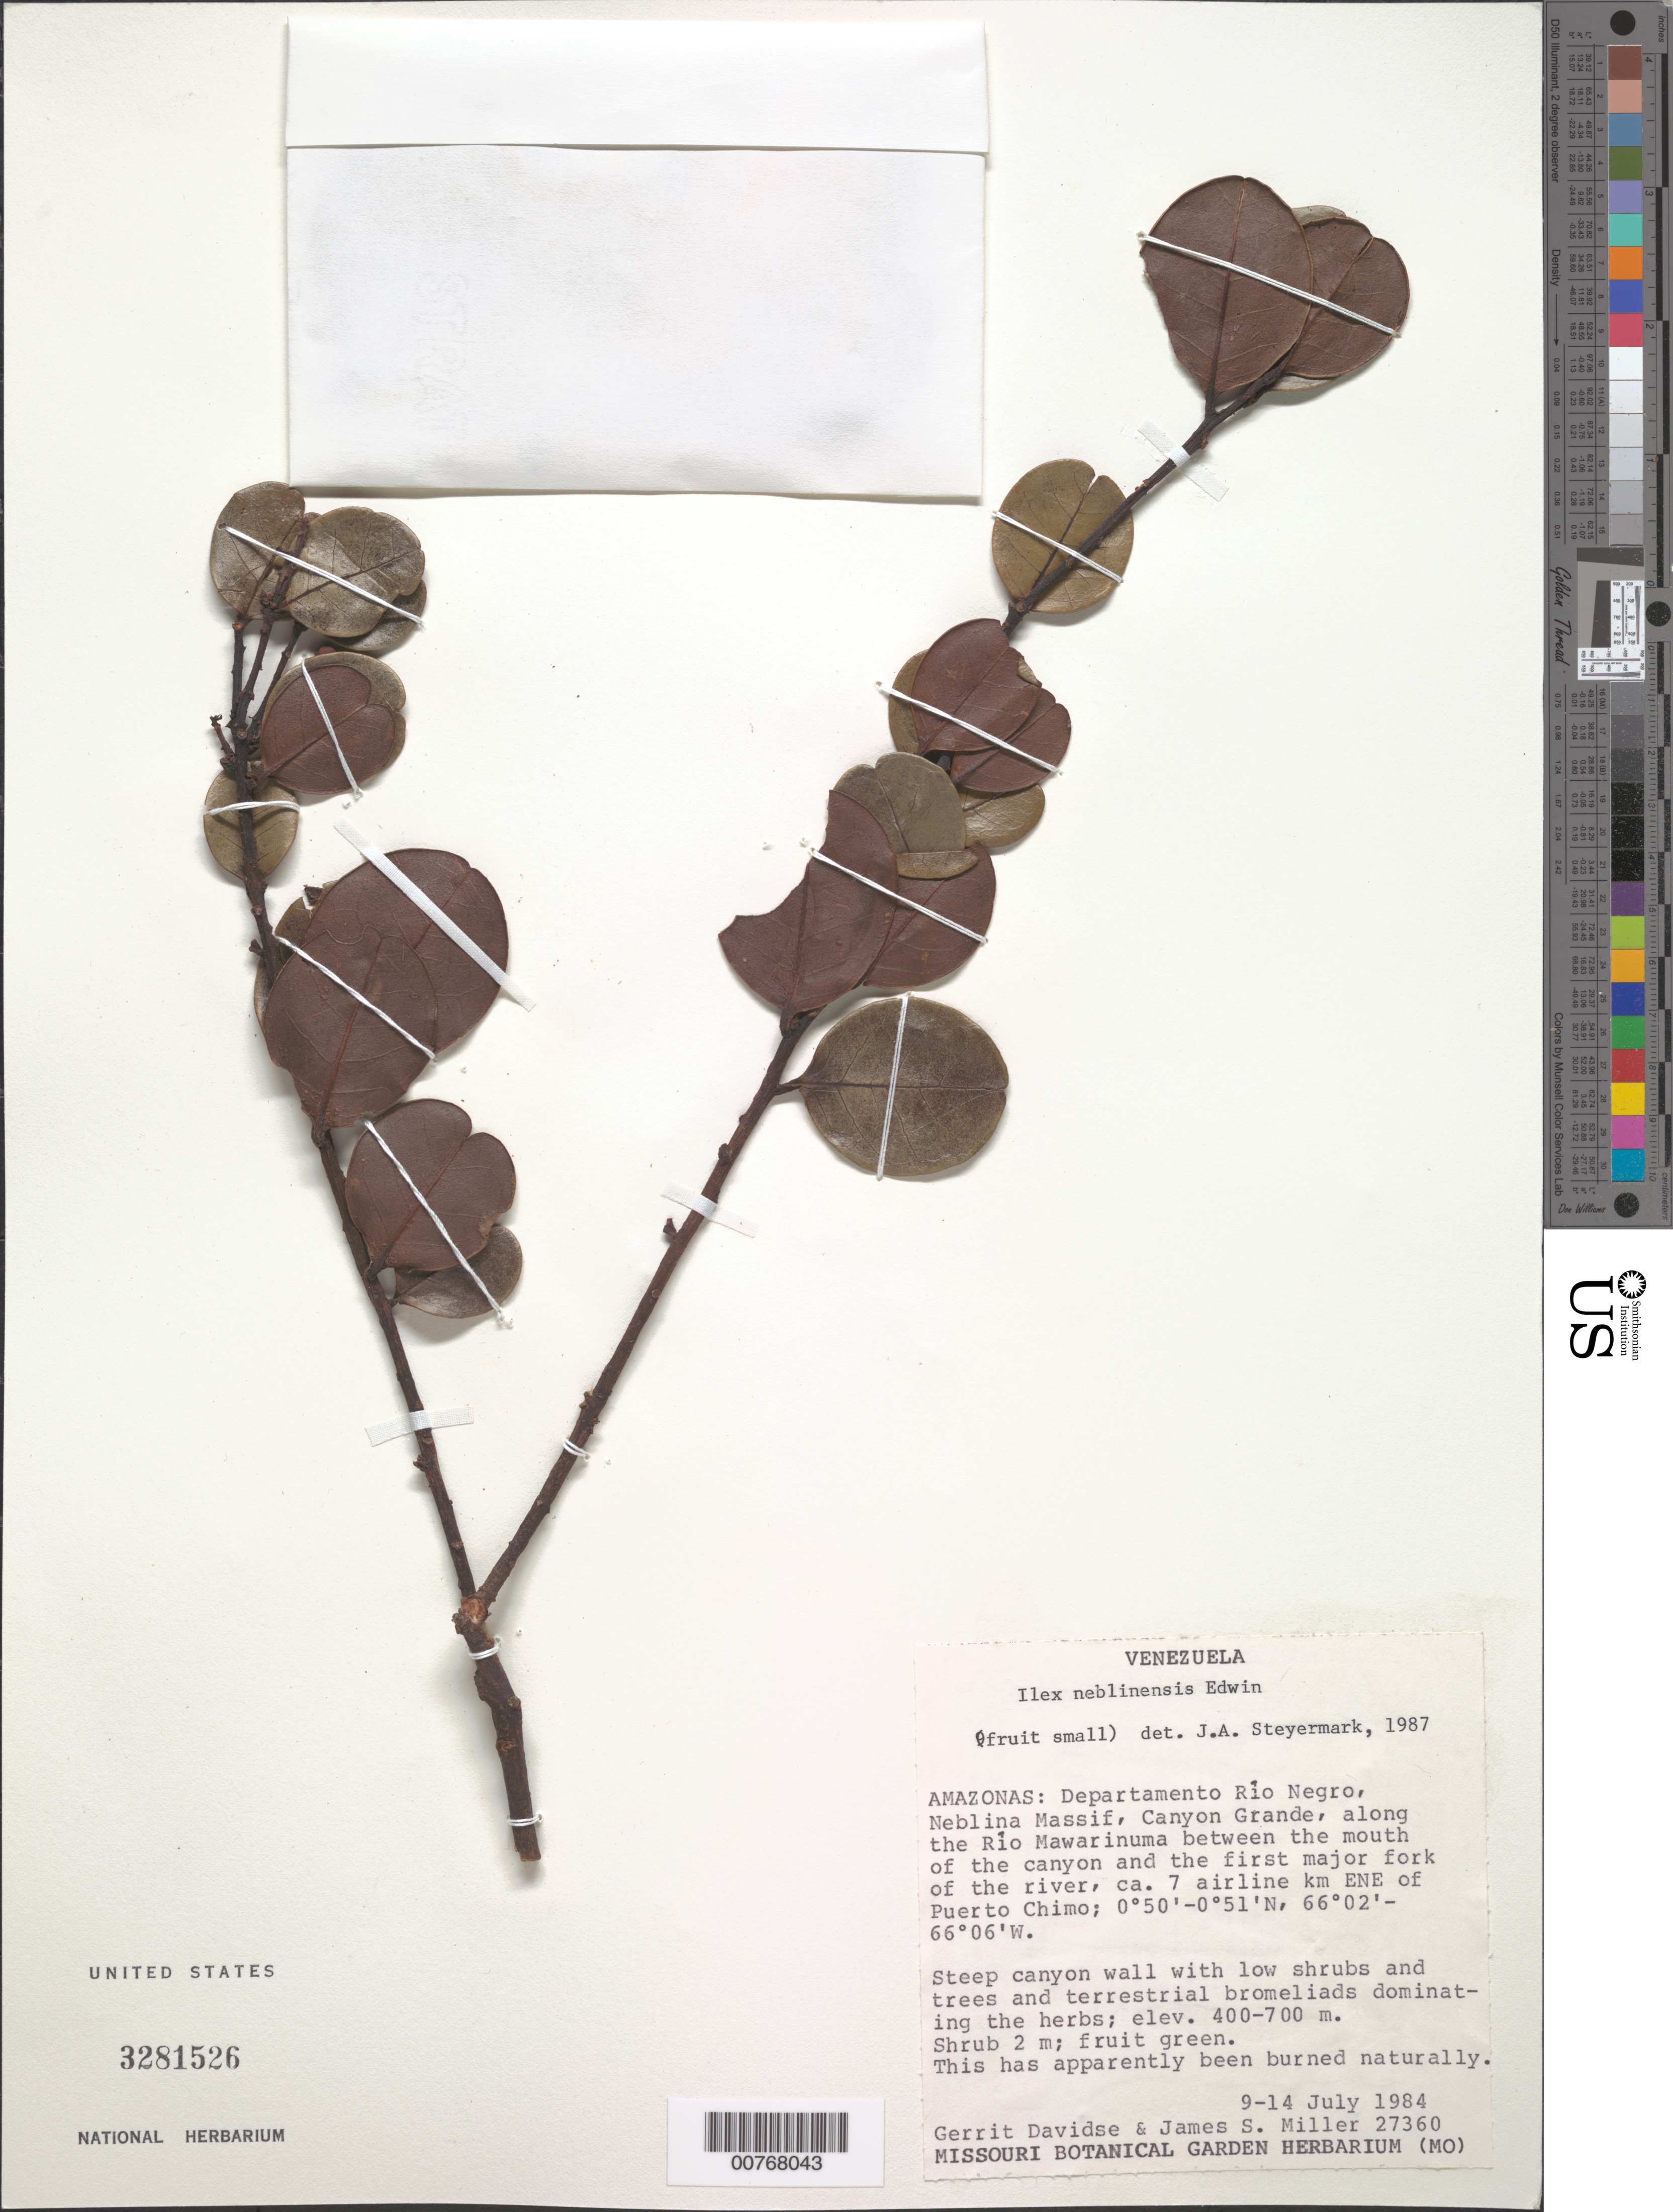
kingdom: Plantae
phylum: Tracheophyta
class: Magnoliopsida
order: Aquifoliales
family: Aquifoliaceae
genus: Ilex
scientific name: Ilex neblinensis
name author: Edwin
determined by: Steyermark, Julian A., (VEN)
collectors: G. Davidse & J. S. Miller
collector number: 27360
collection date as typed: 9-Jul-84 to 14-Jul-84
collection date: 1984-07-09/1984-07-14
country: Venezuela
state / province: Amazonas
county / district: Río Negro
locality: Neblina Massif, Canyon Grande, along Río Mawarinuma, 7 airline km E-NE of Puerto Chimo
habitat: Steep canyon wall with low shrubs and trees and terrestrial bromeliads dominating the herbs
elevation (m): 400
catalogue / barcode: US 3281526